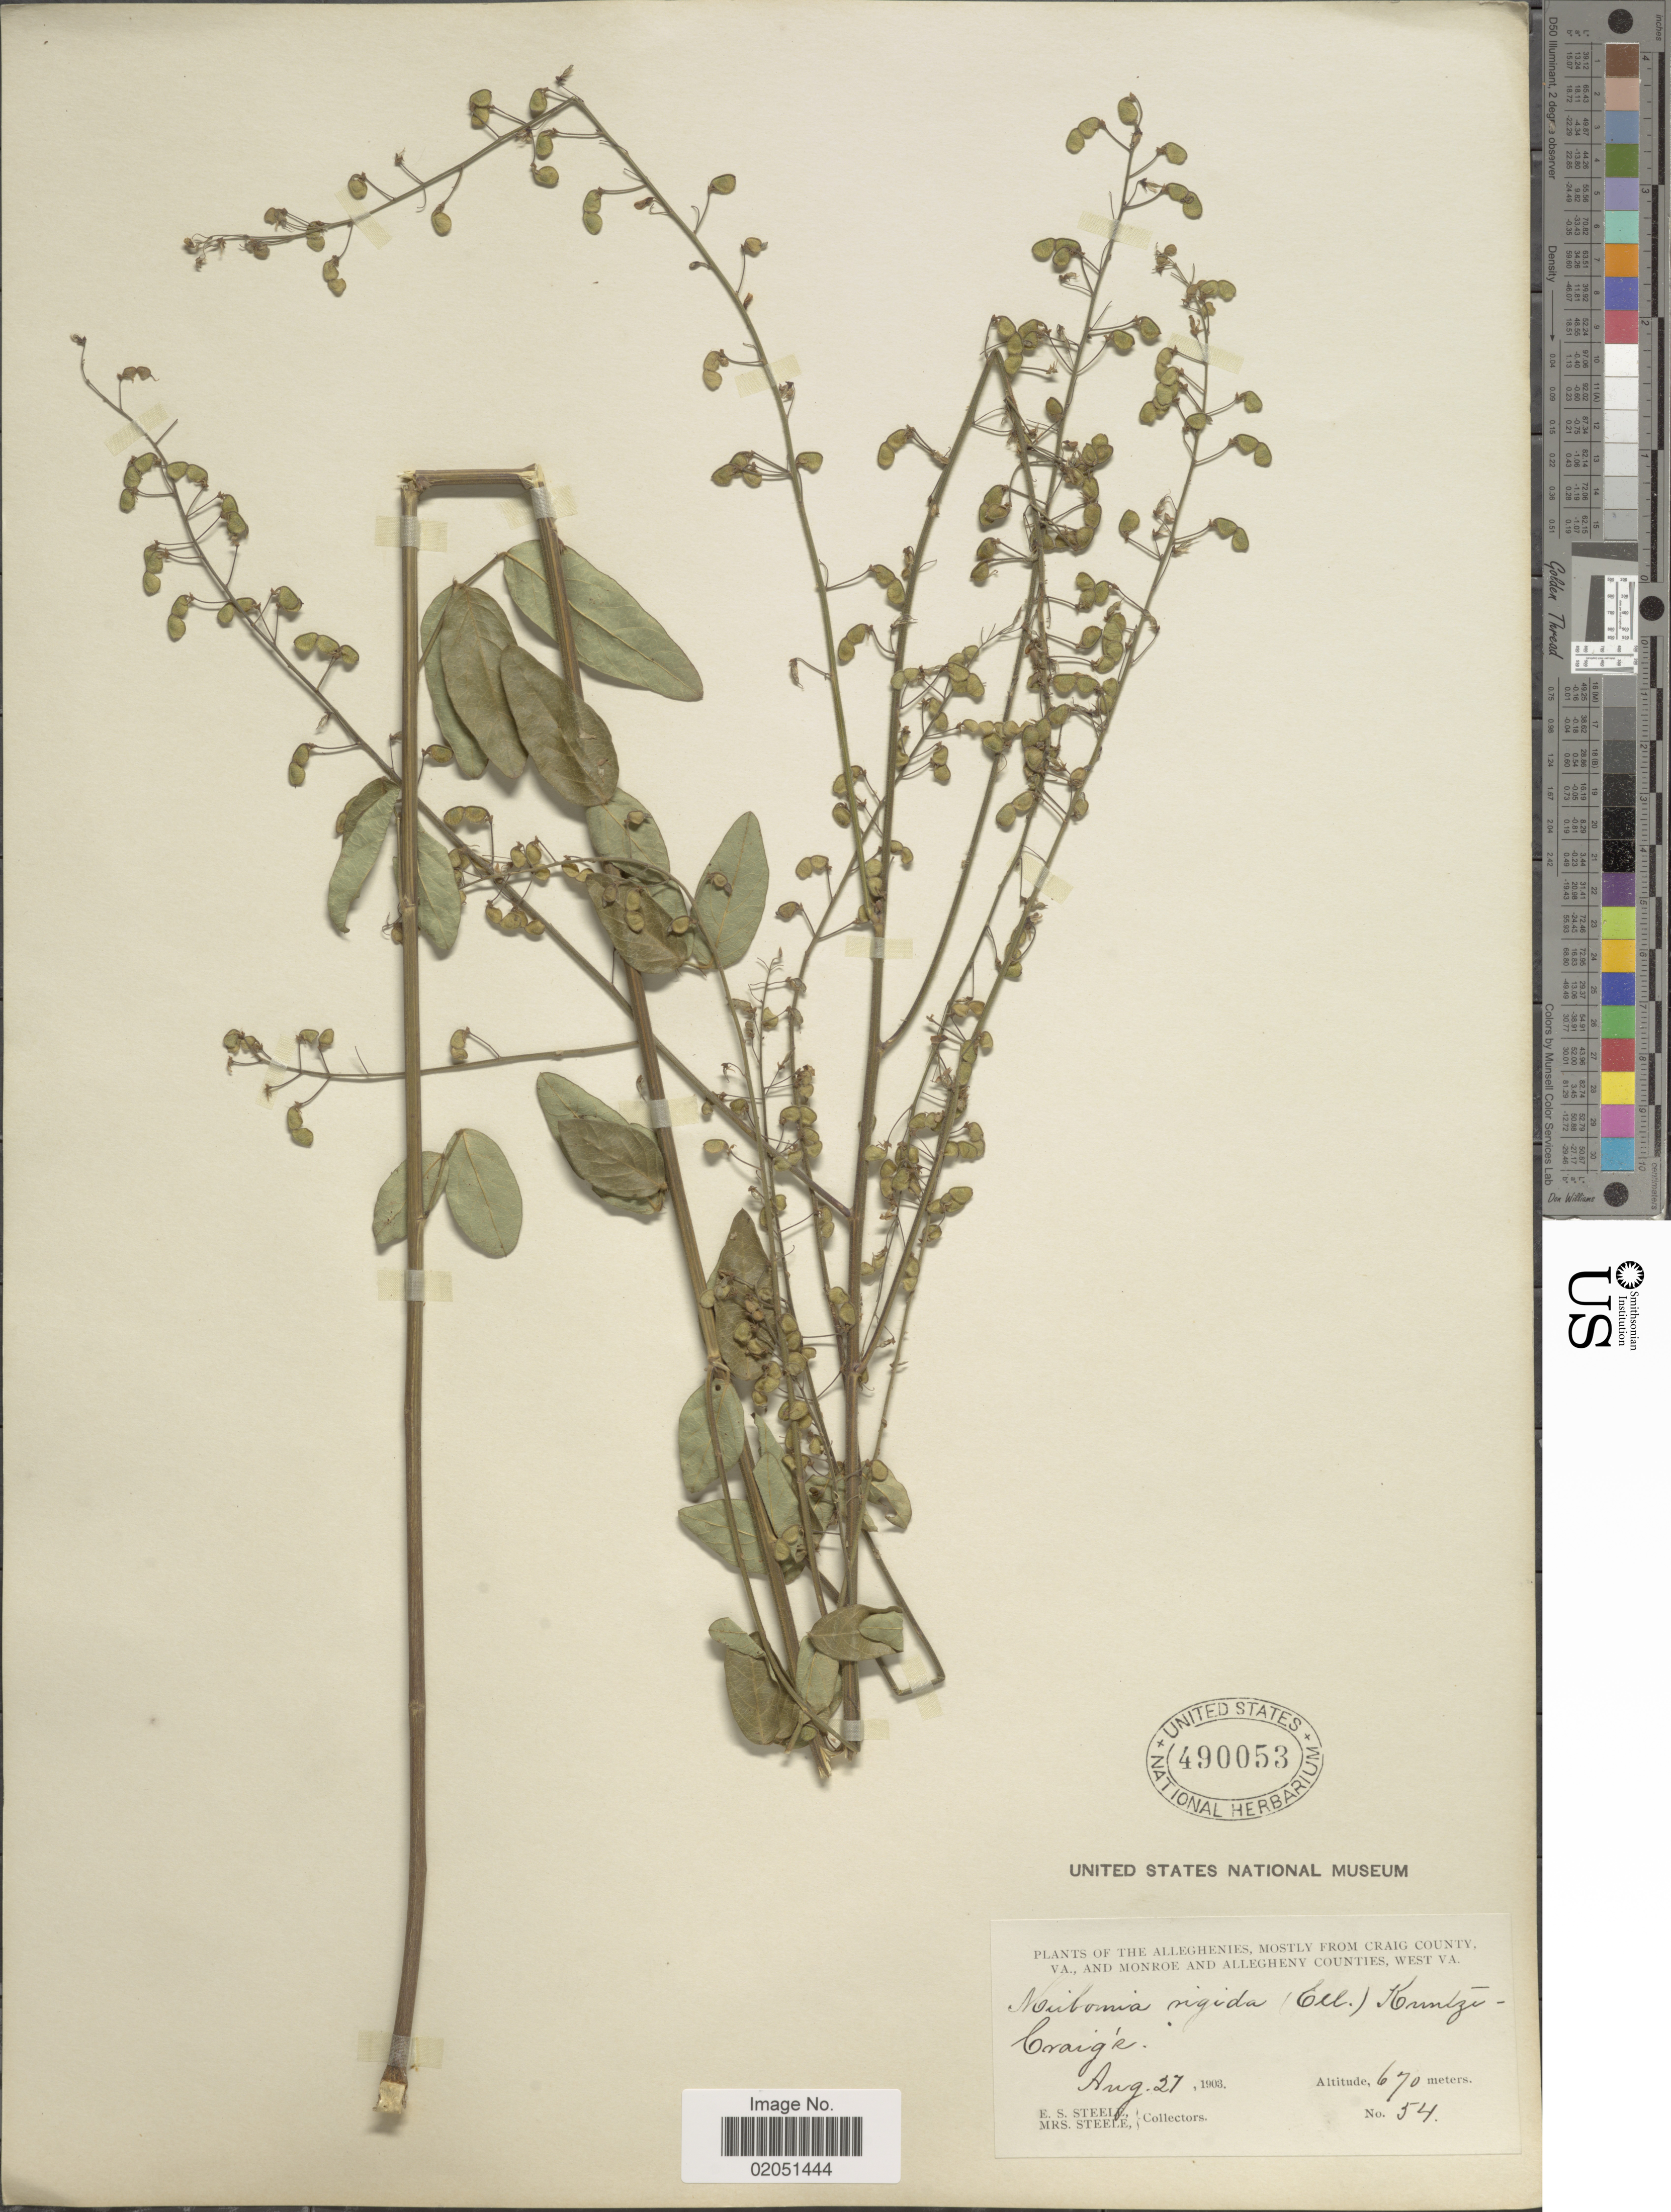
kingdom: Plantae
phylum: Tracheophyta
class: Magnoliopsida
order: Fabales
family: Fabaceae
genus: Desmodium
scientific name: Desmodium rigidum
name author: (Elliott) DC.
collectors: E. Steele & Mrs. E. S. Steele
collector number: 54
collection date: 1903-08-27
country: United States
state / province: Virginia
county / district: Craig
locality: The Alleghenies, mostly from Craig County, Va., and Monroe and Allegheny Counties, West Va, Craig's.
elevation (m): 670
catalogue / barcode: US 490053